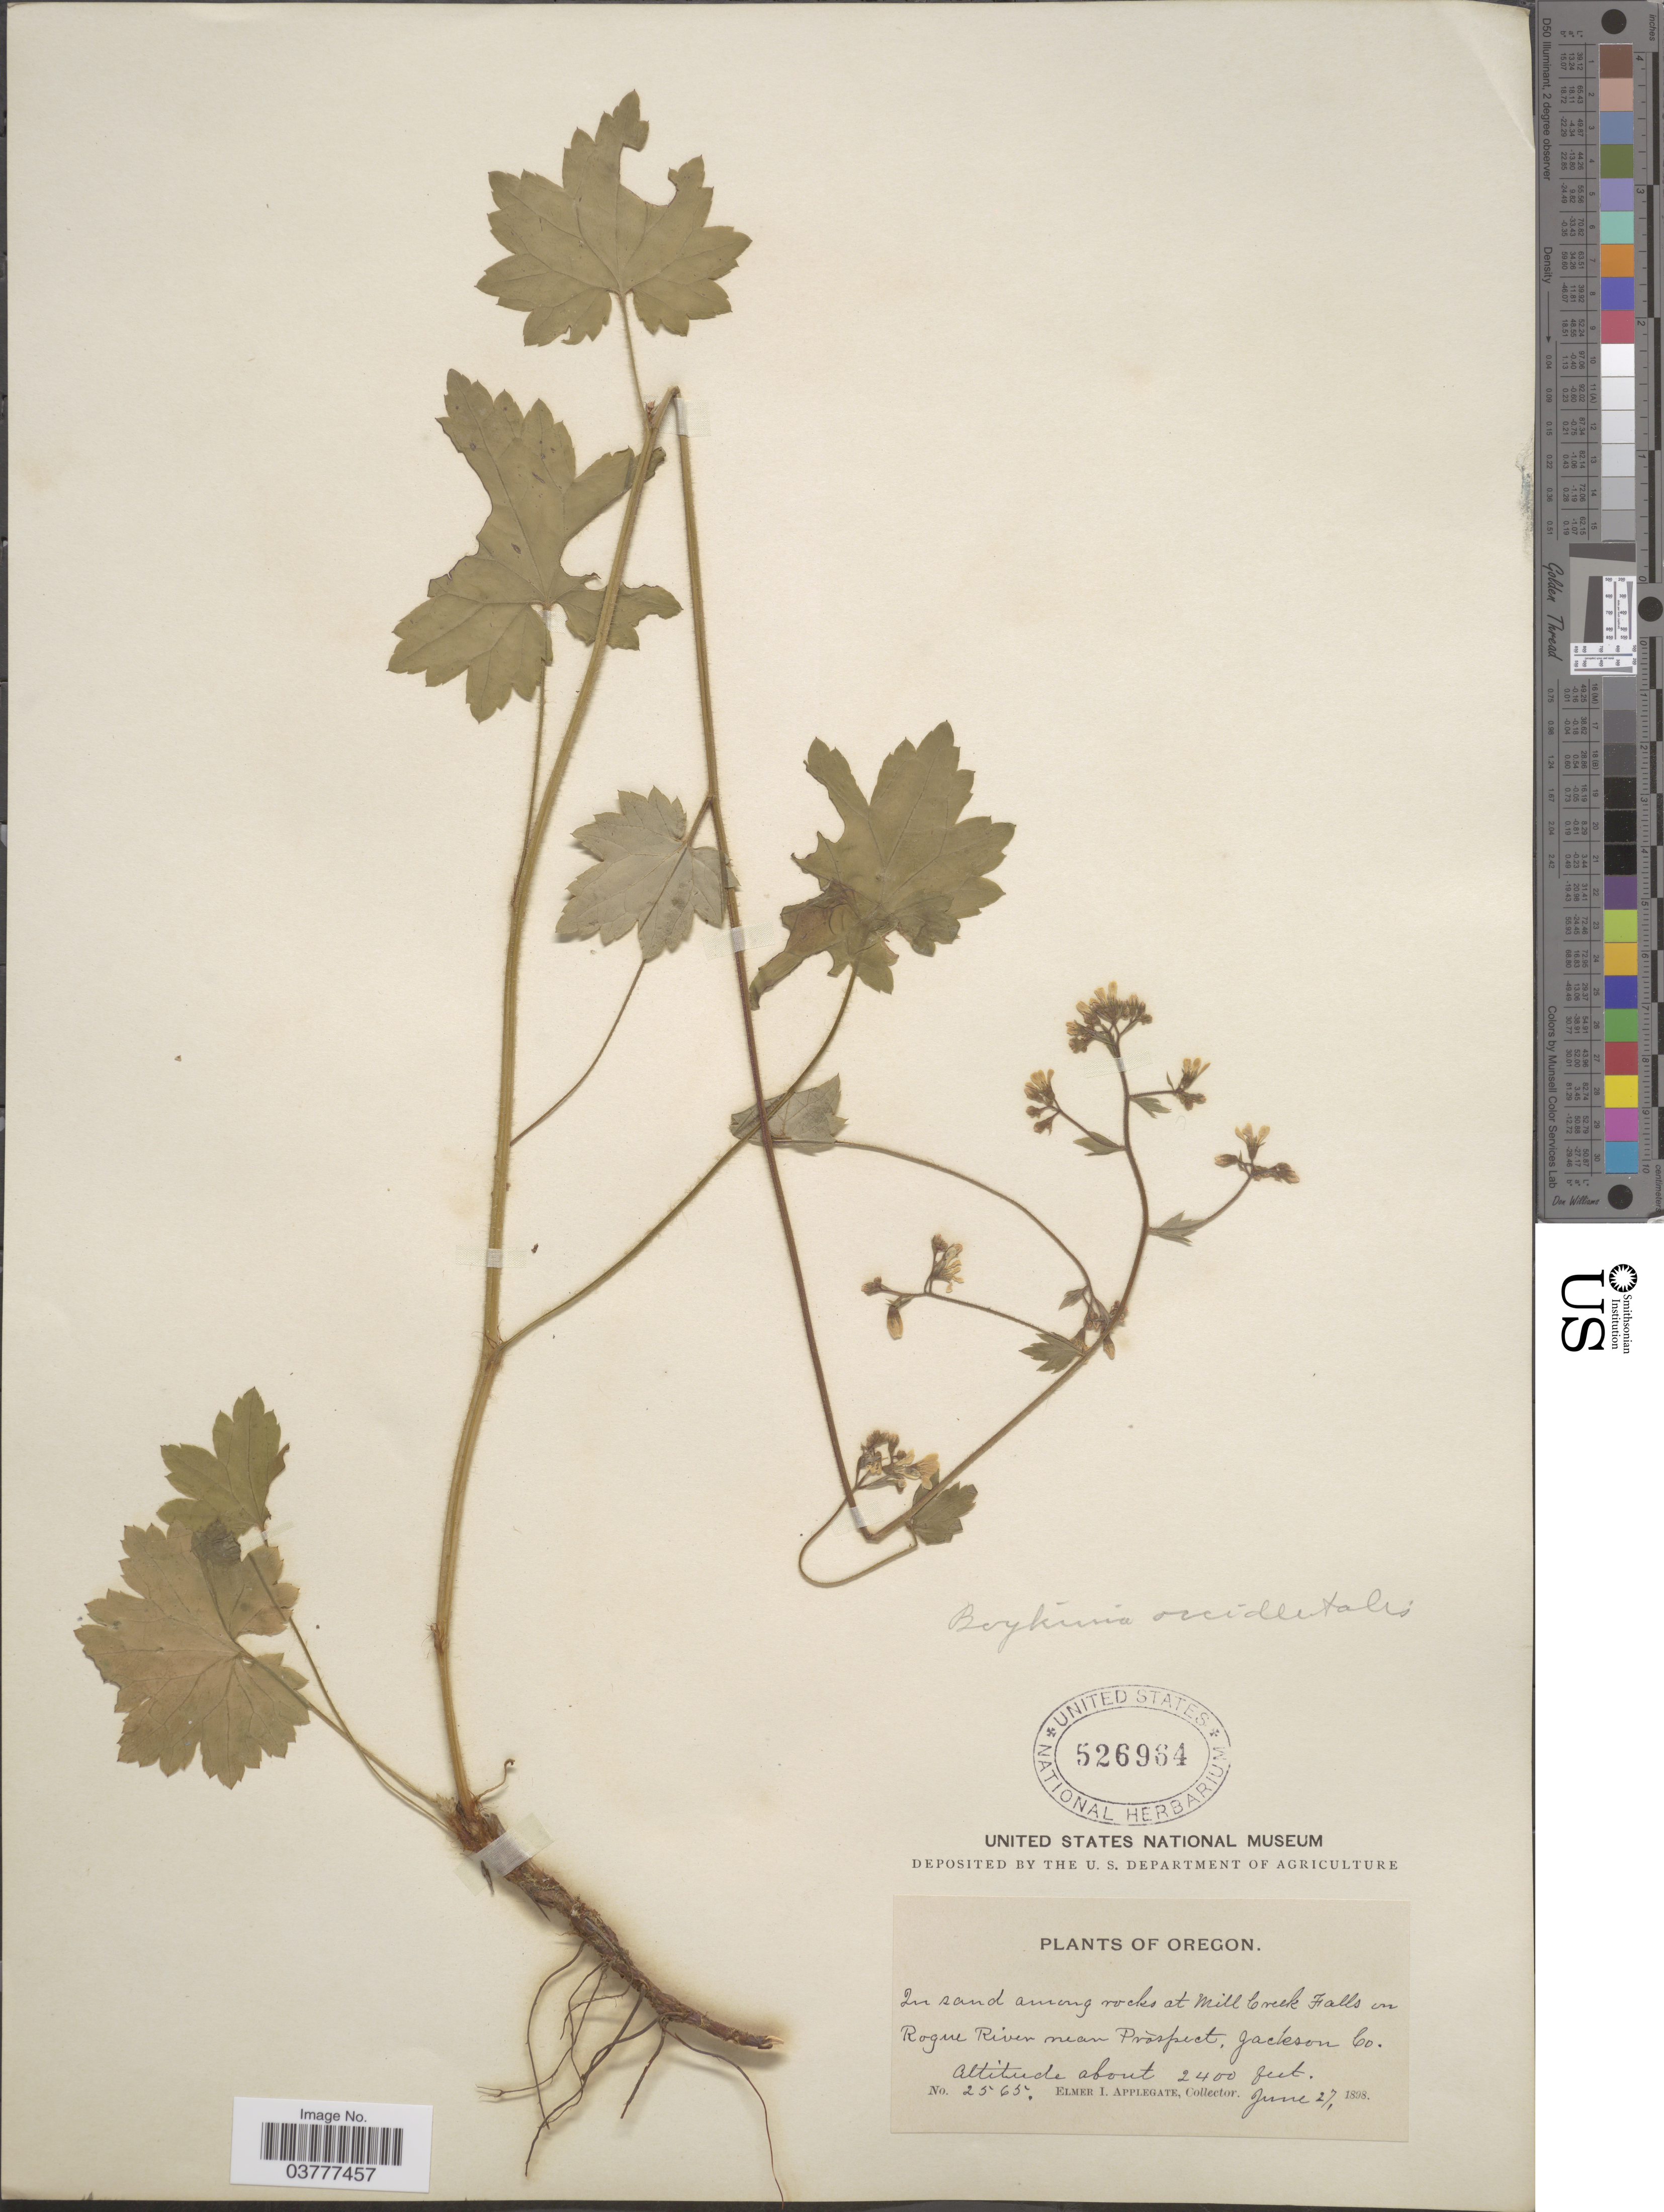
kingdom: Plantae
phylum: Tracheophyta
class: Magnoliopsida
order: Saxifragales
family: Saxifragaceae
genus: Boykinia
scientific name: Boykinia occidentalis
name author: Torr. & A. Gray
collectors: E. I. Applegate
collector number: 2565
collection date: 1898-06-27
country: United States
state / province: Oregon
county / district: Jackson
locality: In sand among rocks at Mill Creek Falls on Rogue River near Prospect, Jackson Co.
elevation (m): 732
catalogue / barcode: US 526964